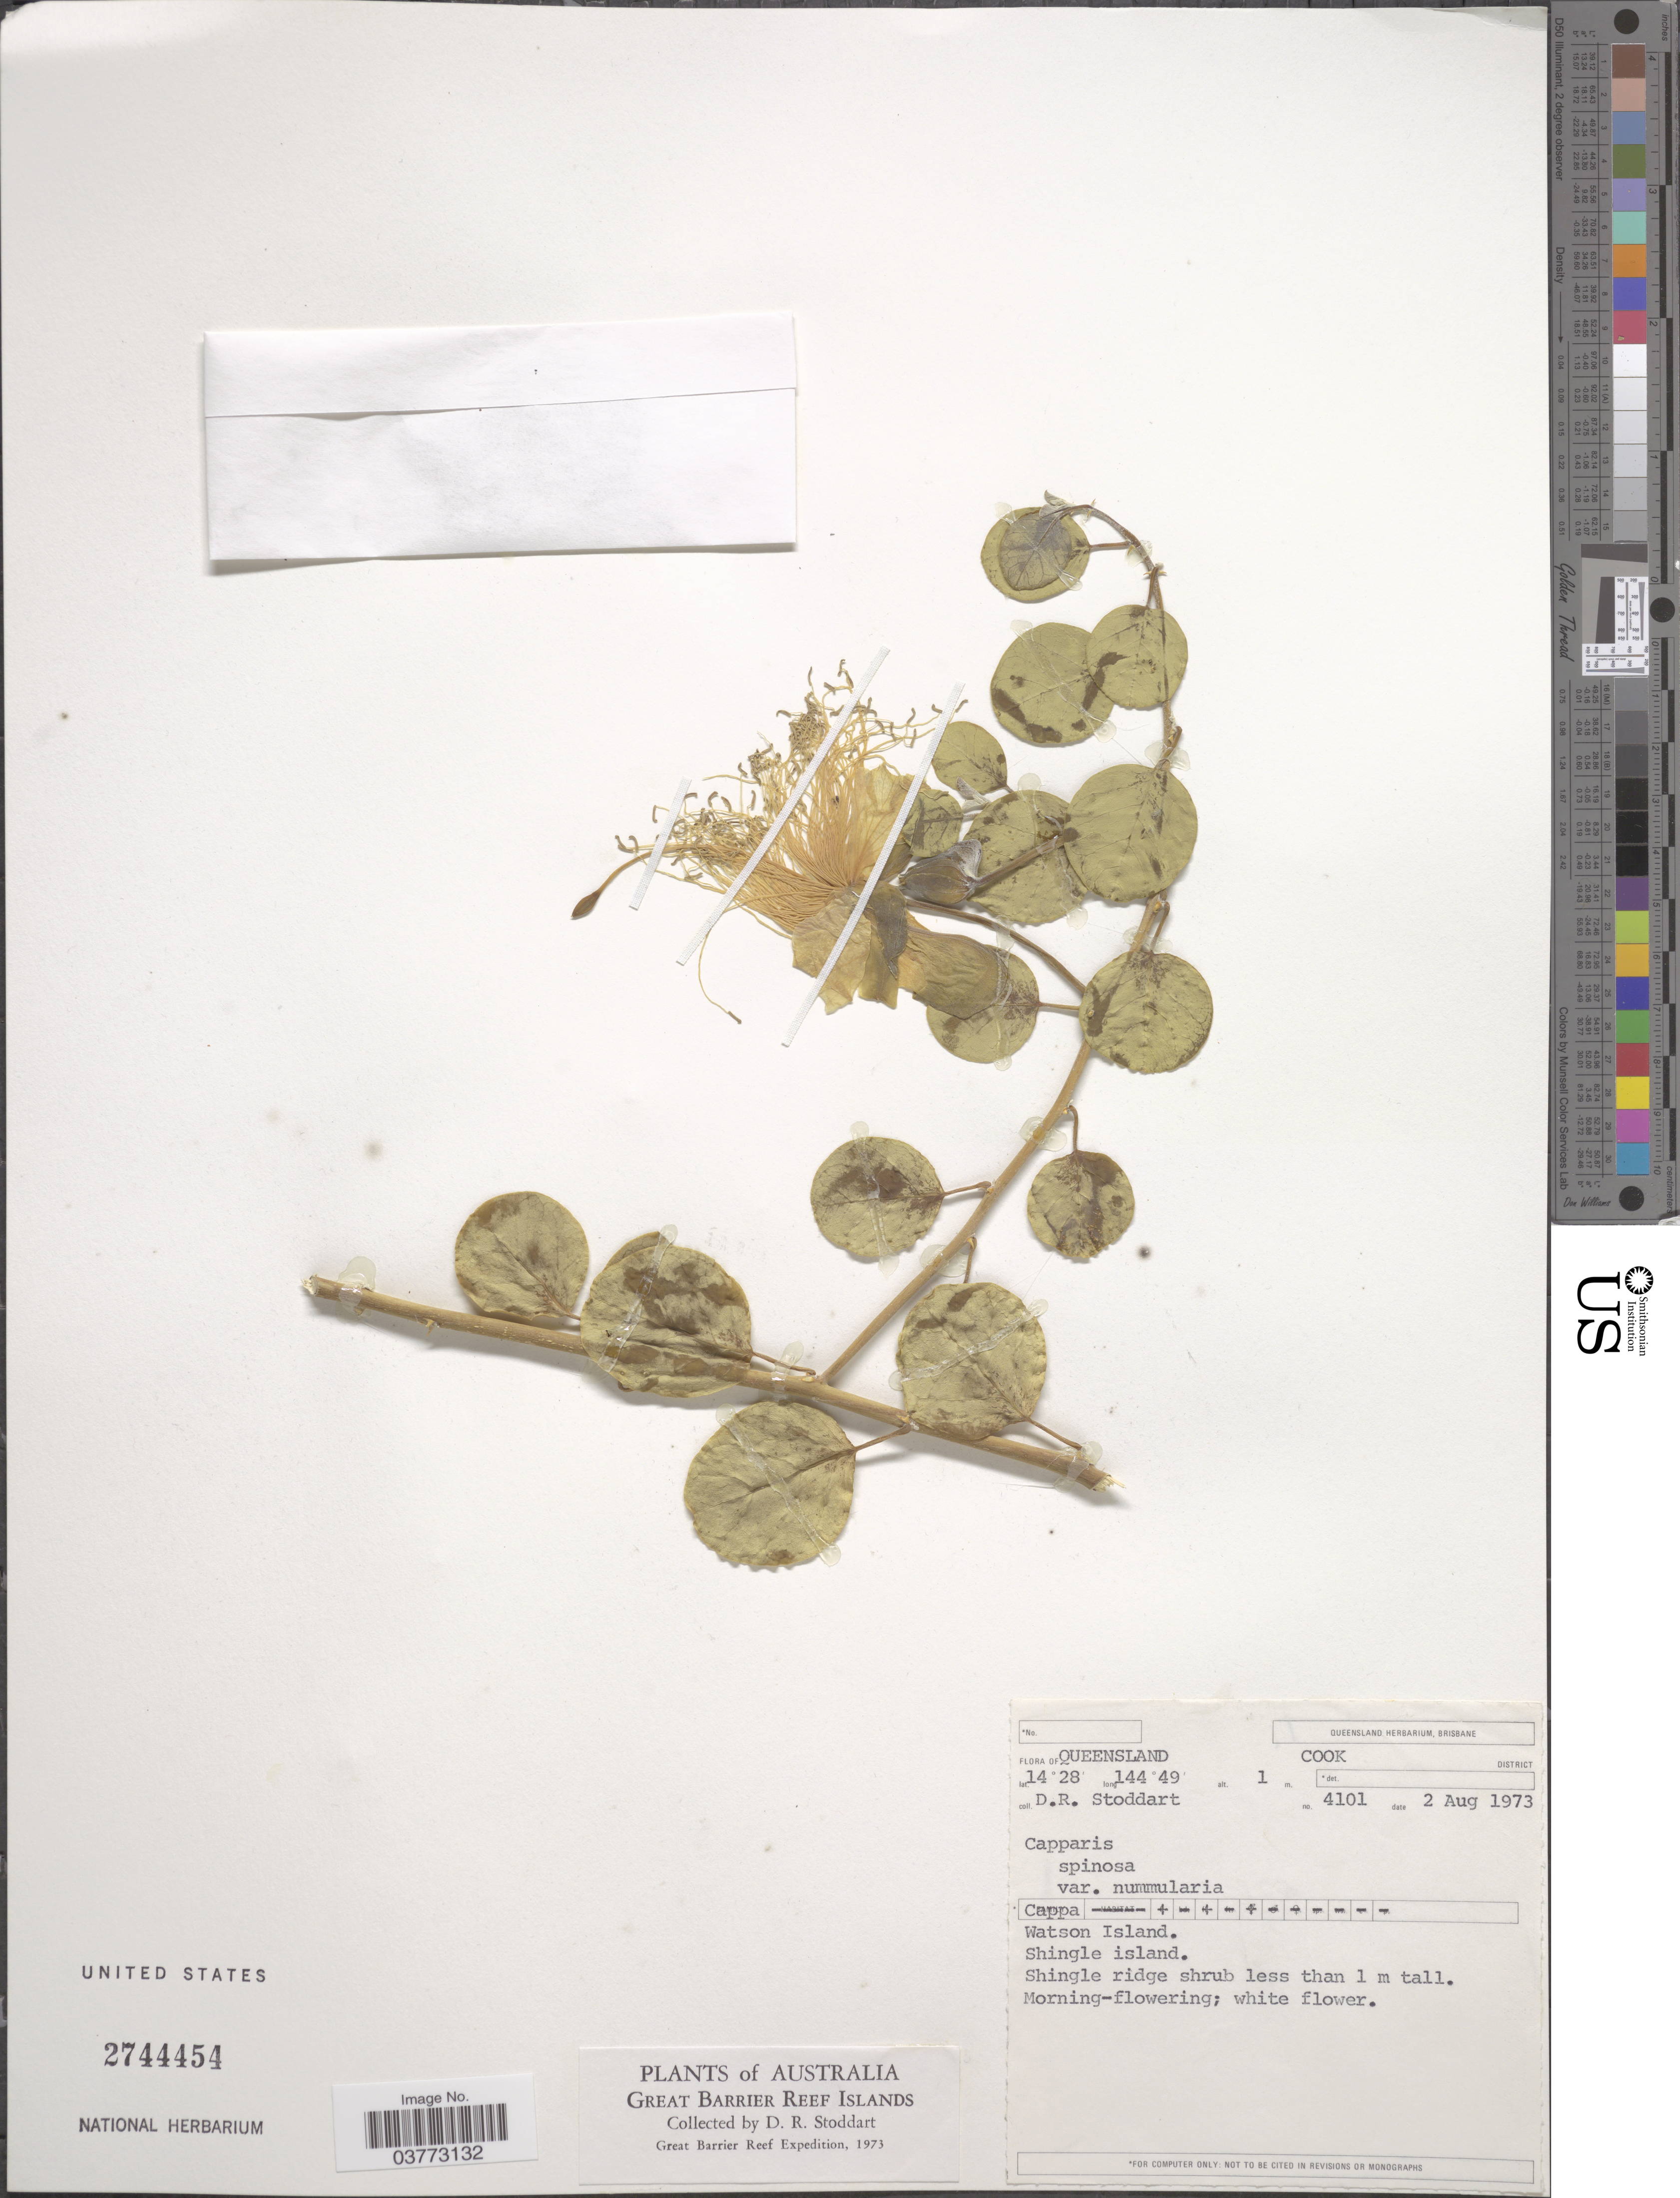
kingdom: Plantae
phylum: Tracheophyta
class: Magnoliopsida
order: Brassicales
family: Capparaceae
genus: Capparis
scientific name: Capparis spinosa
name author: L.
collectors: D. R. Stoddart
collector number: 4101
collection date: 1973-08-02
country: Australia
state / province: Queensland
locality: Cook District. Watson Island. Shingle island.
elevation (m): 1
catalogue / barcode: US 2744454